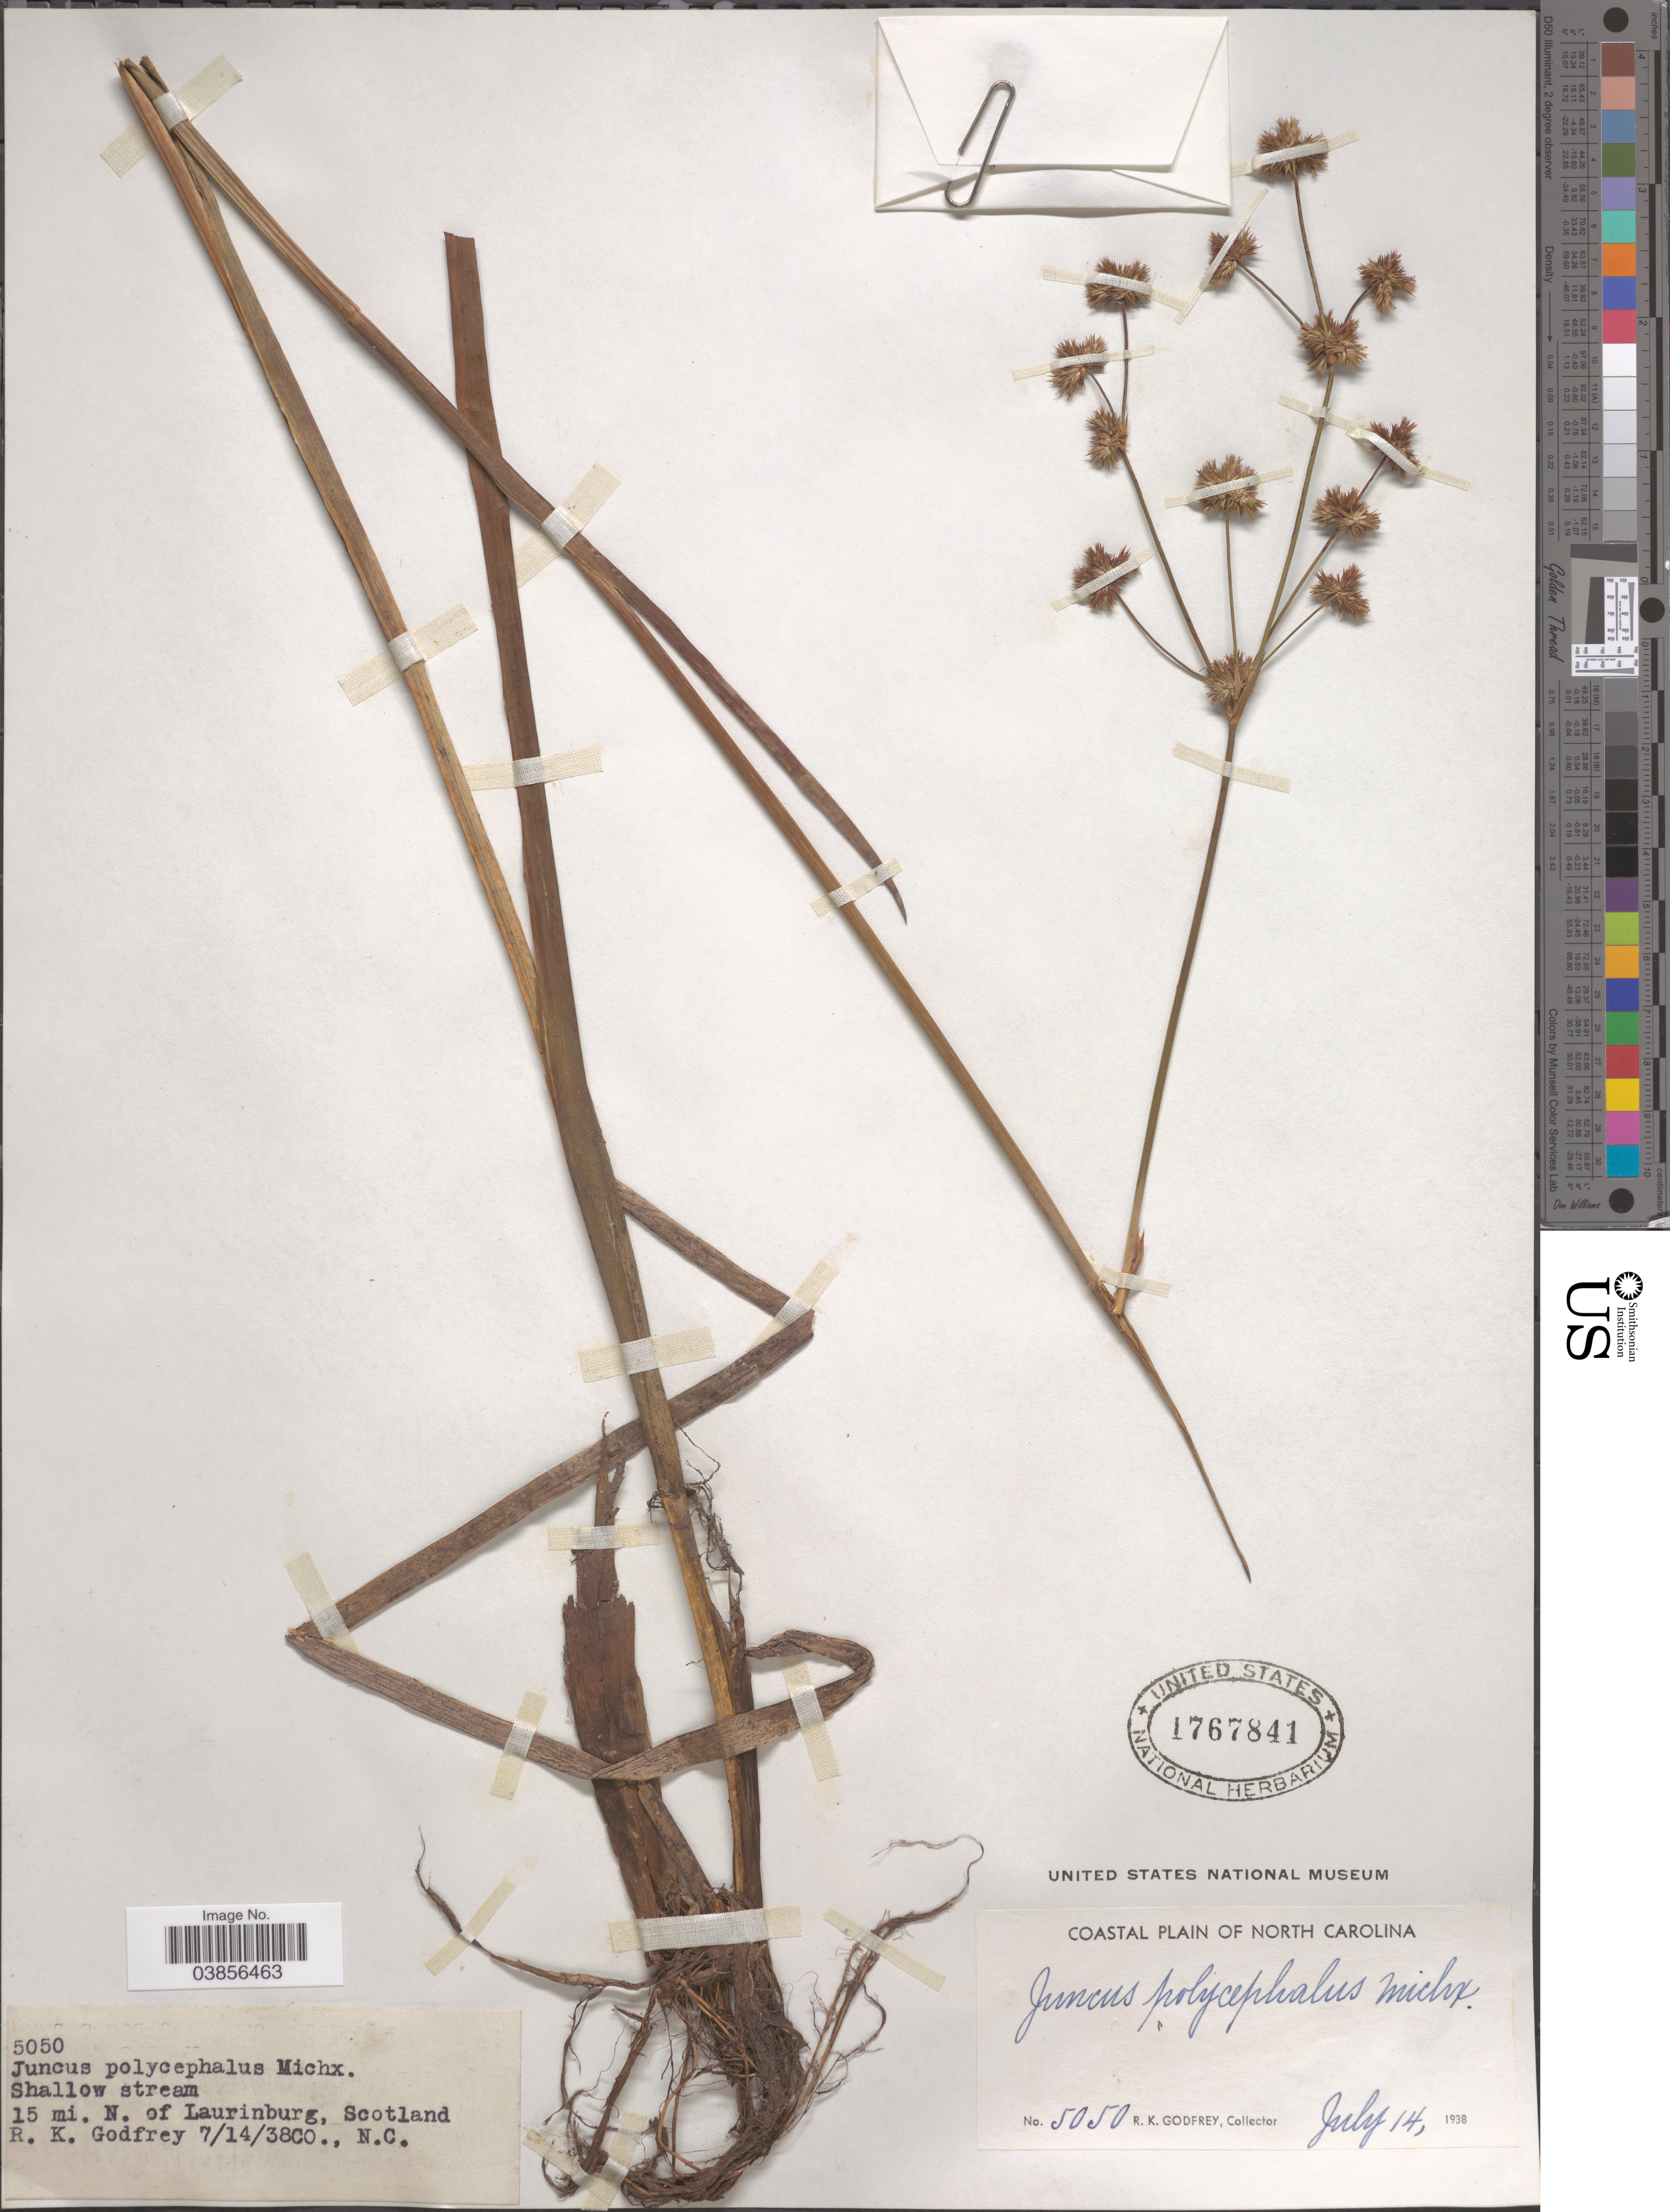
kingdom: Plantae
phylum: Tracheophyta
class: Liliopsida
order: Poales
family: Juncaceae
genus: Juncus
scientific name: Juncus polycephalus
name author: Michx.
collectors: R. K. Godfrey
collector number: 5050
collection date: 1938-07-14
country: United States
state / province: North Carolina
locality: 15 mi. N. of Laurinburg, Scotland. Coastal Plain of North Carolina.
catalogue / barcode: US 1767841